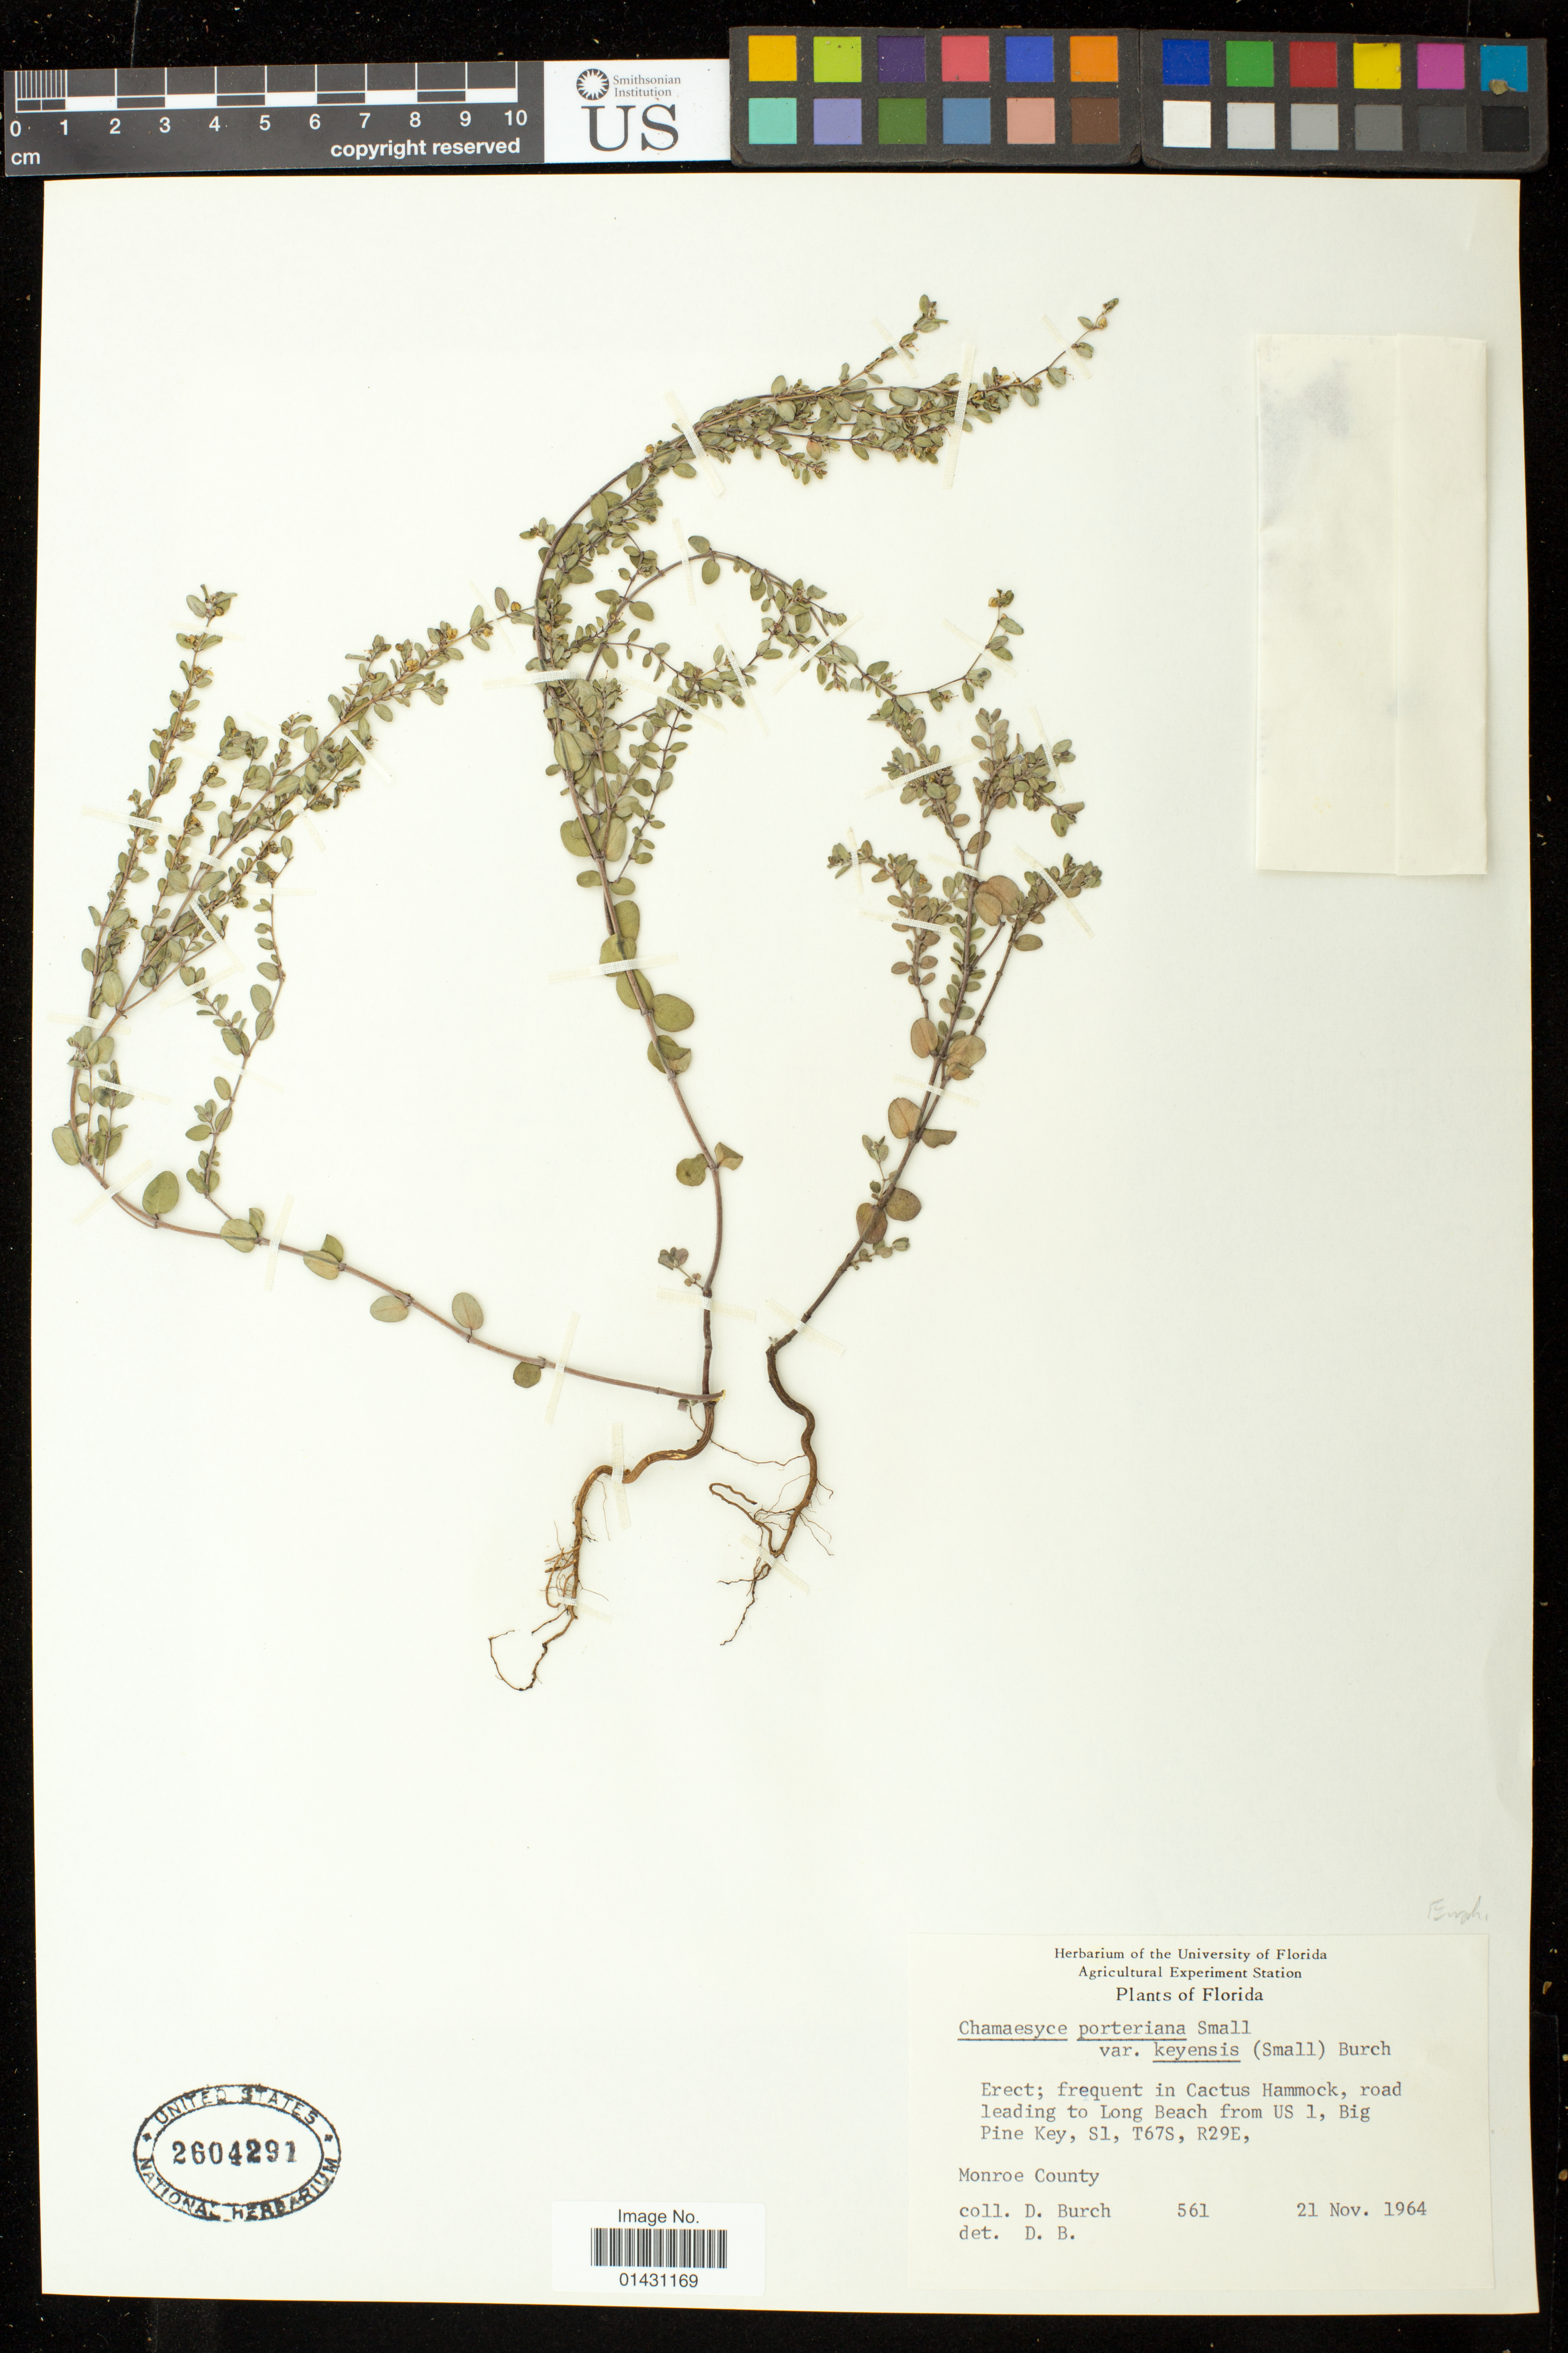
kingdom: Plantae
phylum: Tracheophyta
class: Magnoliopsida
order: Malpighiales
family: Euphorbiaceae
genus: Euphorbia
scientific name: Euphorbia porteriana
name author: (Small) Oudejans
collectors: D. Burch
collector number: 561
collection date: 1964-11-21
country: United States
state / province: Florida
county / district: Monroe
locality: road leading to Long Beach from US 1, Big Pine Key, S1, T67S, R29E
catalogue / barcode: US 2604291